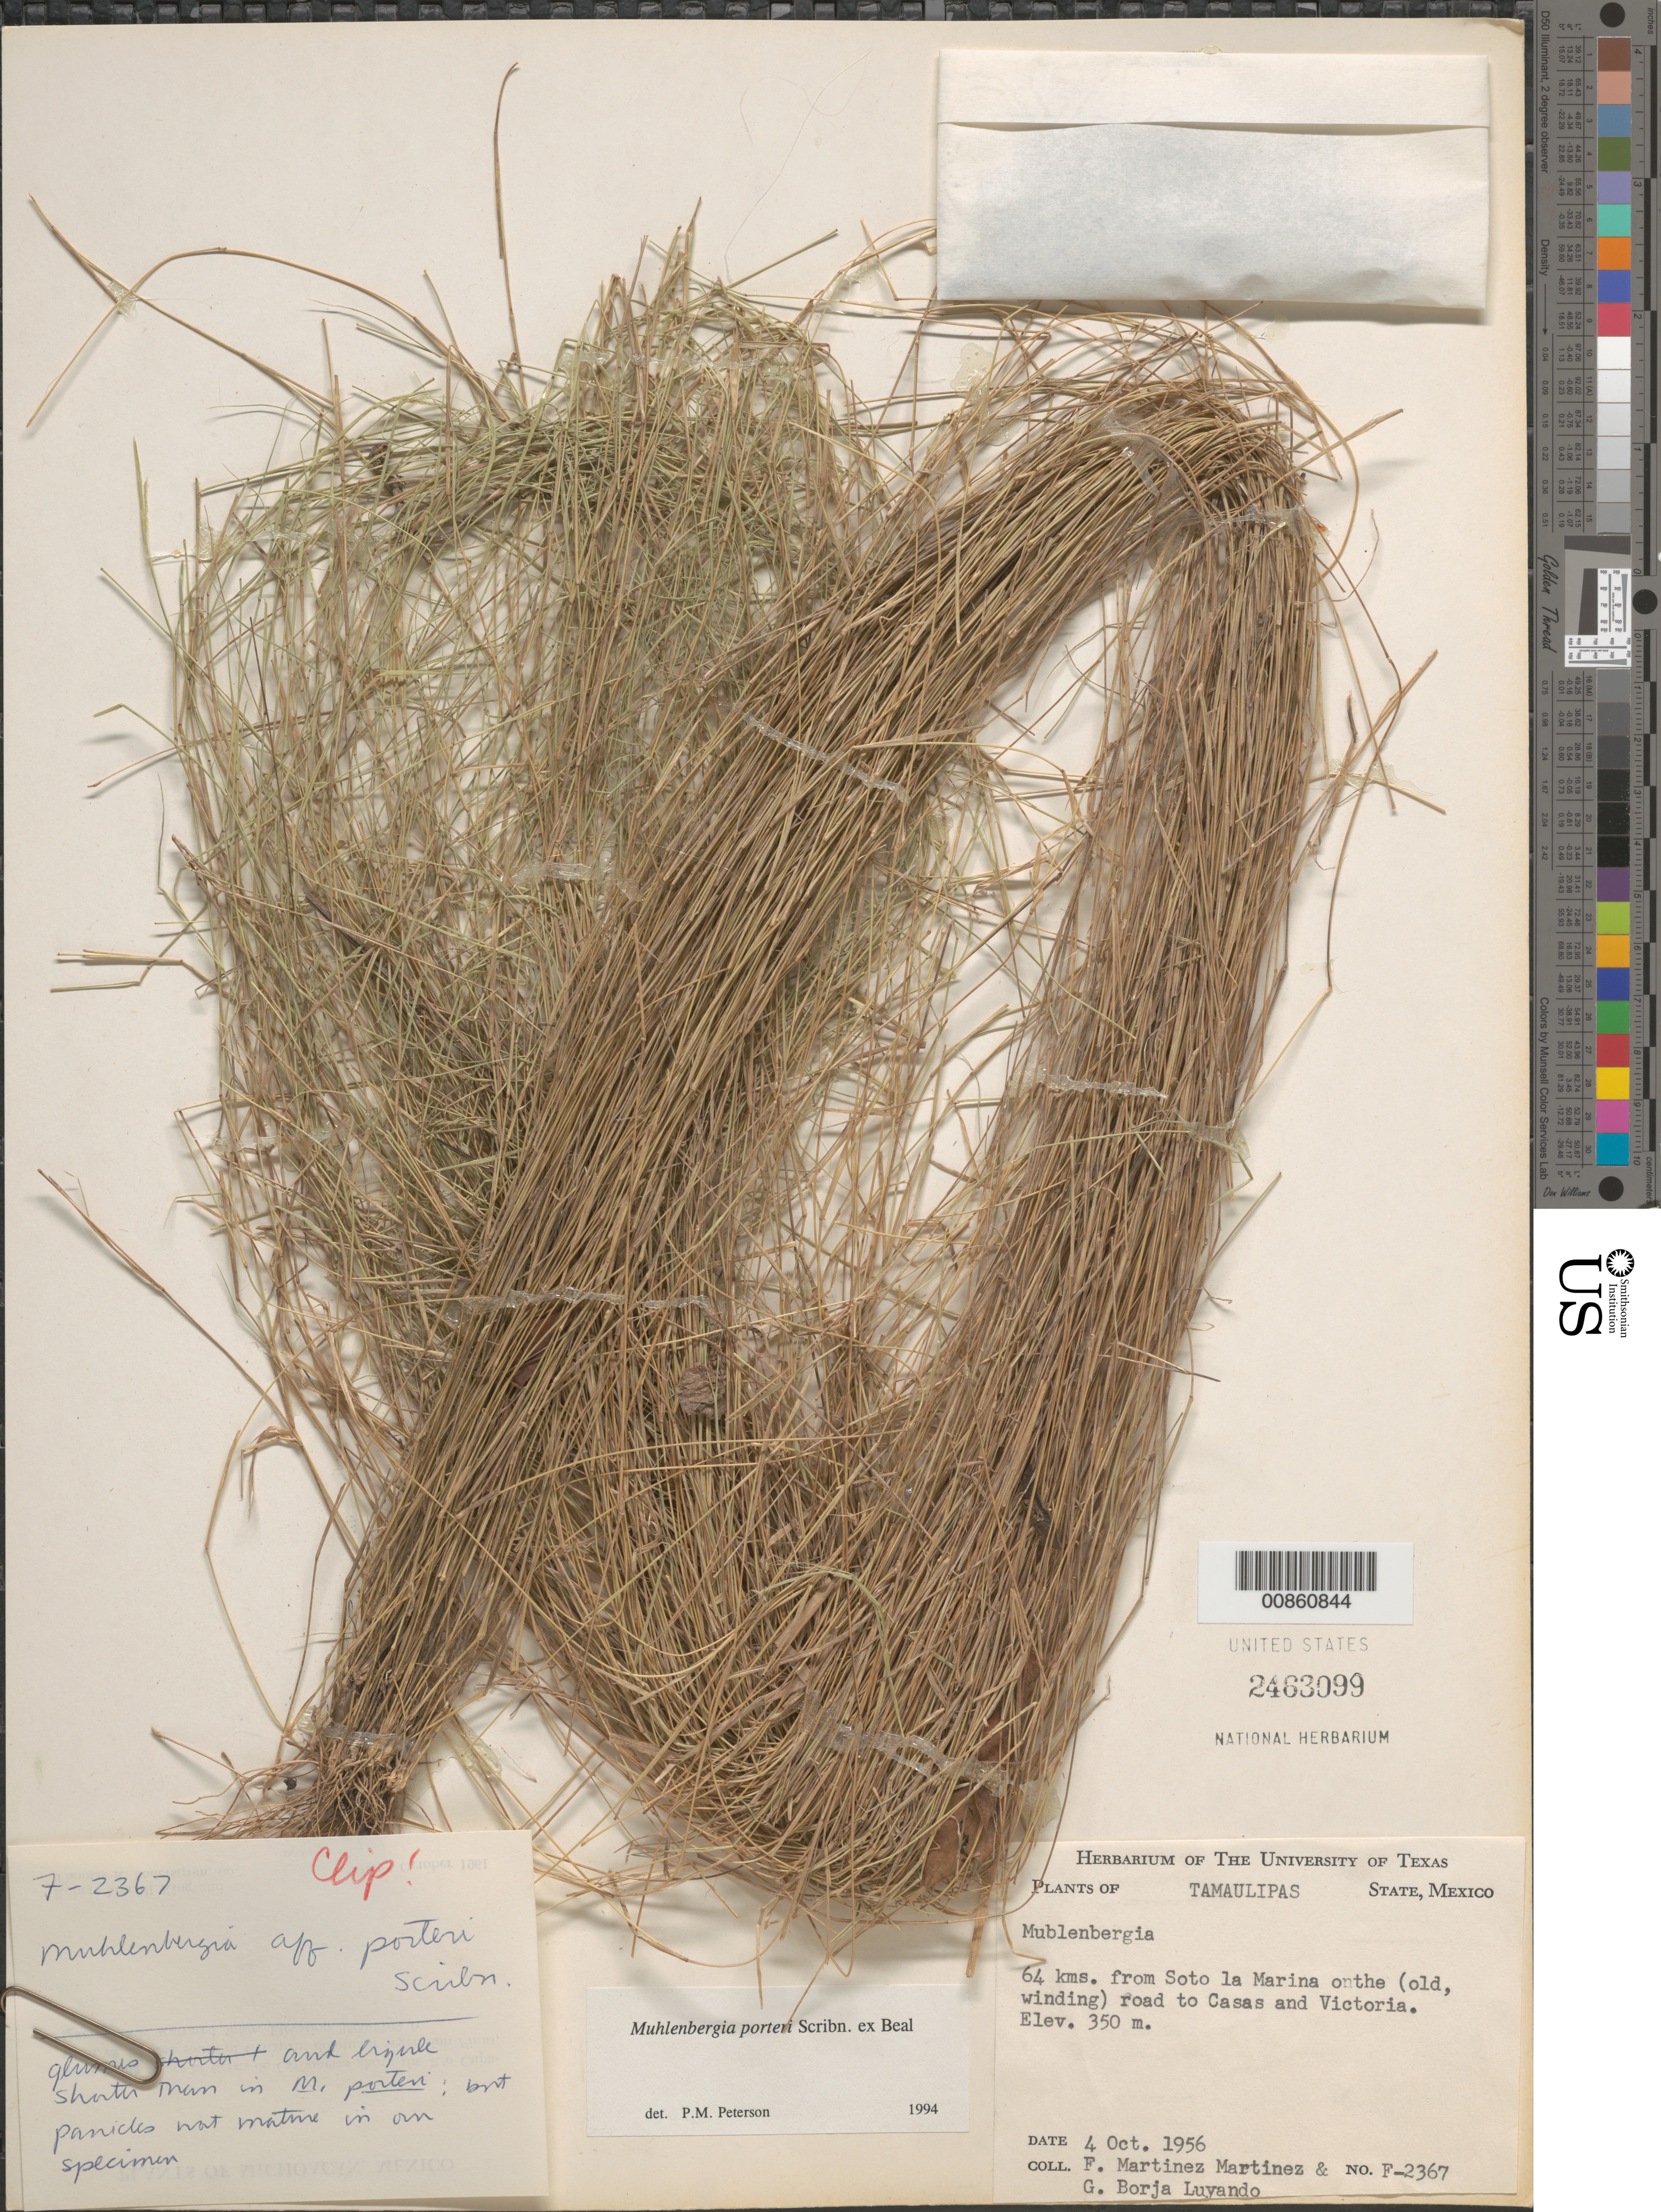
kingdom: Plantae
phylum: Tracheophyta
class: Liliopsida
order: Poales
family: Poaceae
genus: Muhlenbergia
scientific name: Muhlenbergia porteri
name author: Scribn. in W.J. Beal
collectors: F. M. Martinez & G. Borja-L.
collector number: F-2367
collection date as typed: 04 Oct 1956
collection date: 1956-10-04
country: Mexico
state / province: Tamaulipas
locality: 64 km from Soto La Marina on road to Casas and Victoria, Tams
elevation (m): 350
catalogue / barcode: US 2463099